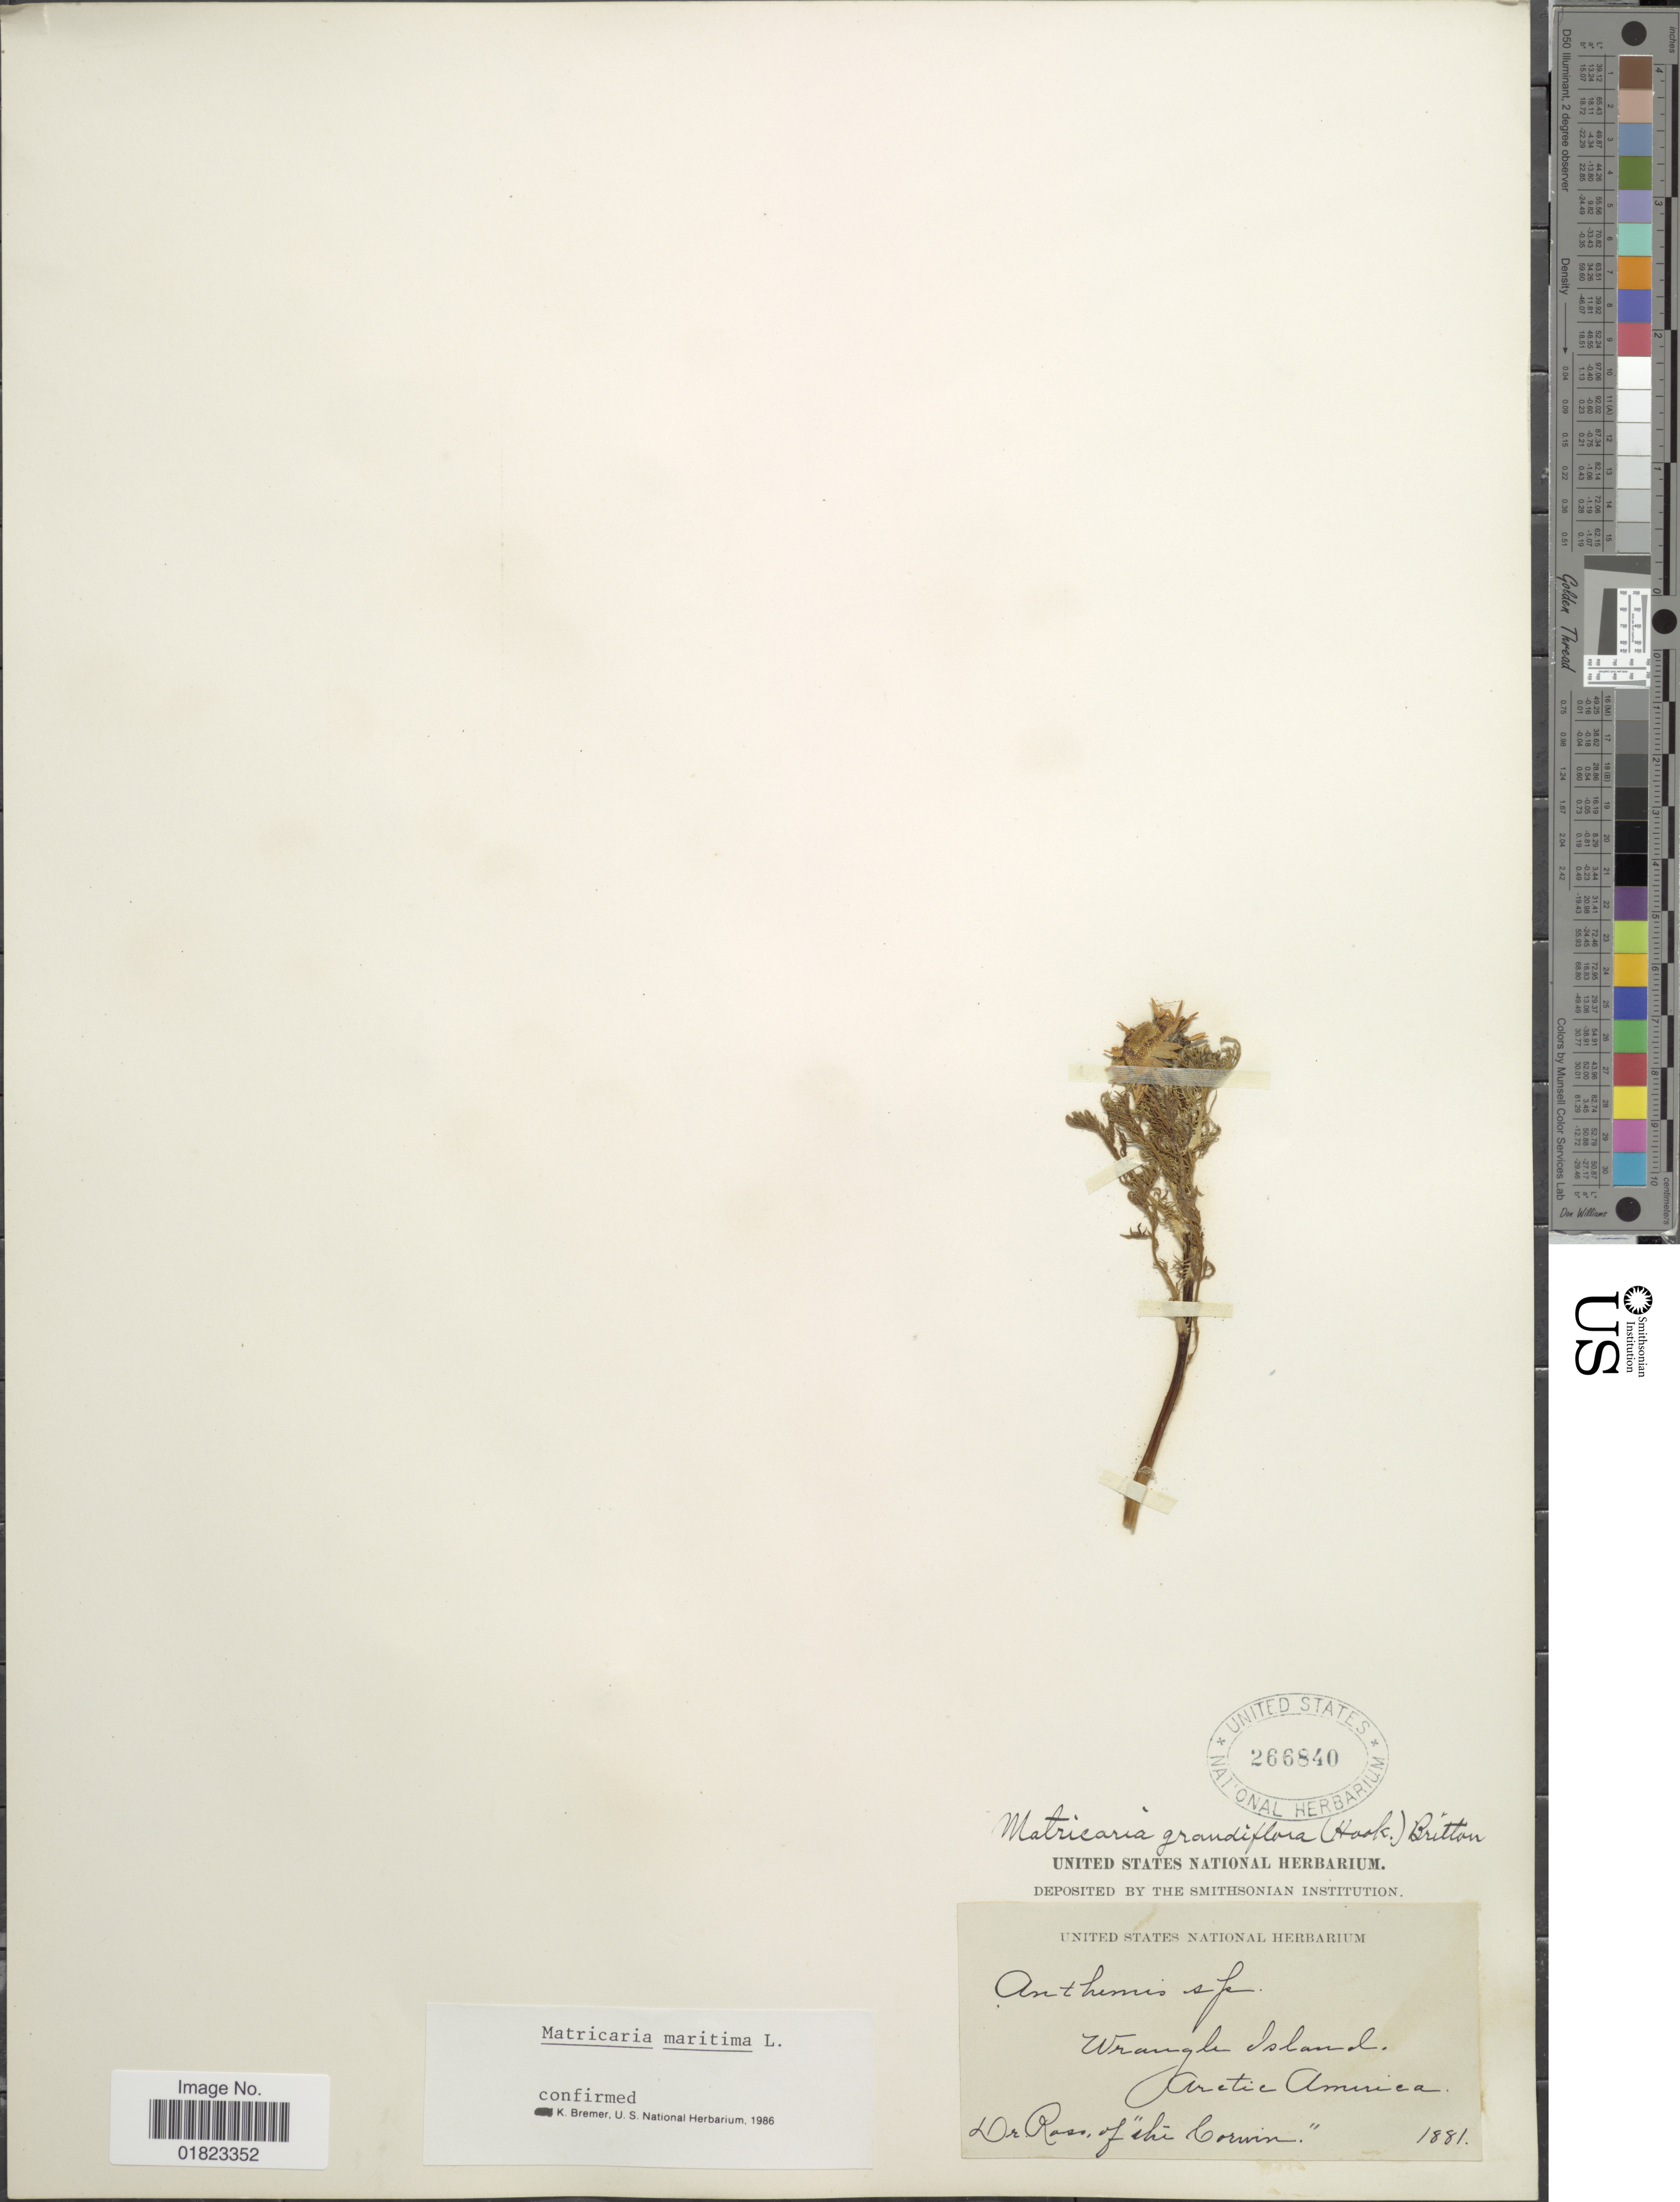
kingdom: Plantae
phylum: Tracheophyta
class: Magnoliopsida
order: Asterales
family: Asteraceae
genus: Tripleurospermum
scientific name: Tripleurospermum maritimum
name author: (L.) W.D.J. Koch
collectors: -. Ross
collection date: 1881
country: Russian Federation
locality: Wrangle Island, Arctic America.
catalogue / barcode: US 266840